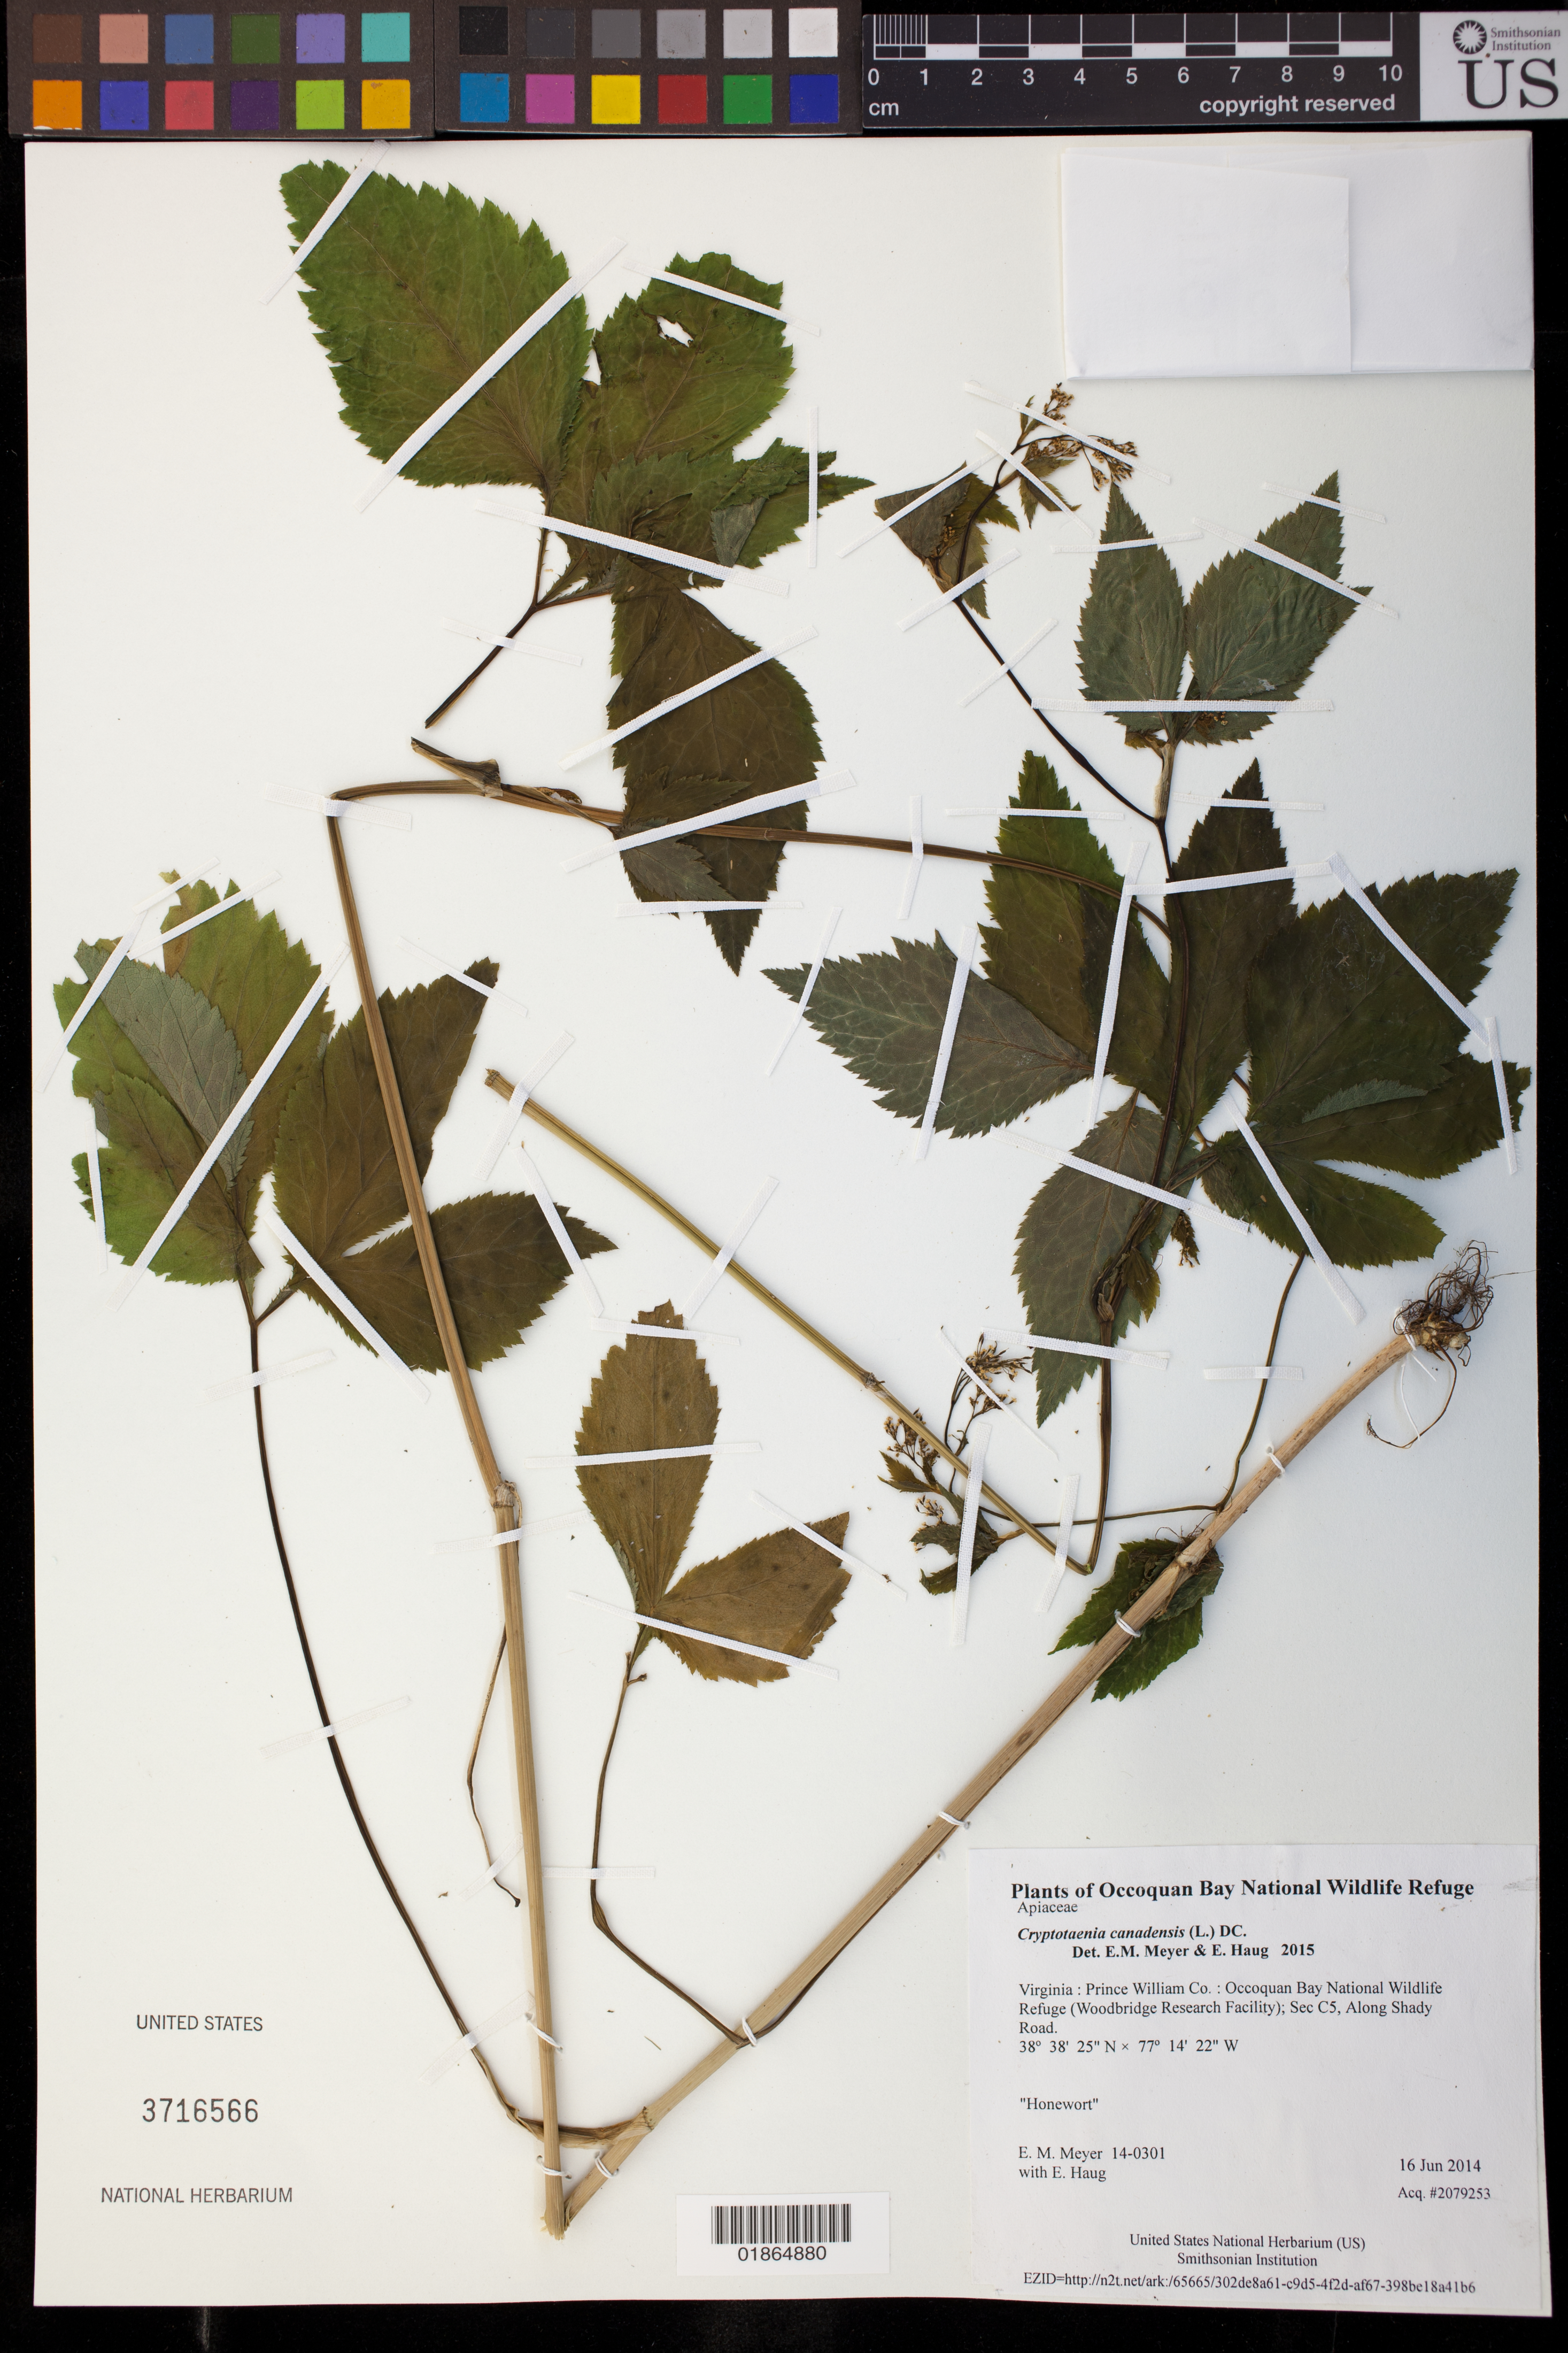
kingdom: Plantae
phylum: Tracheophyta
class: Magnoliopsida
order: Apiales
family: Apiaceae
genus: Cryptotaenia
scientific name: Cryptotaenia canadensis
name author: (L.) DC.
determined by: Meyer, E. M.; Haug, E.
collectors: E. M. Meyer & E. Haug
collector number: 14-0301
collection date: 2014-06-16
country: United States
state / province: Virginia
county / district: Prince William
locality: Occoquan Bay National Wildlife Refuge (Woodbridge Research Facility); Sec C5, Along Shady Road.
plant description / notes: Honewort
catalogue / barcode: US 3716566